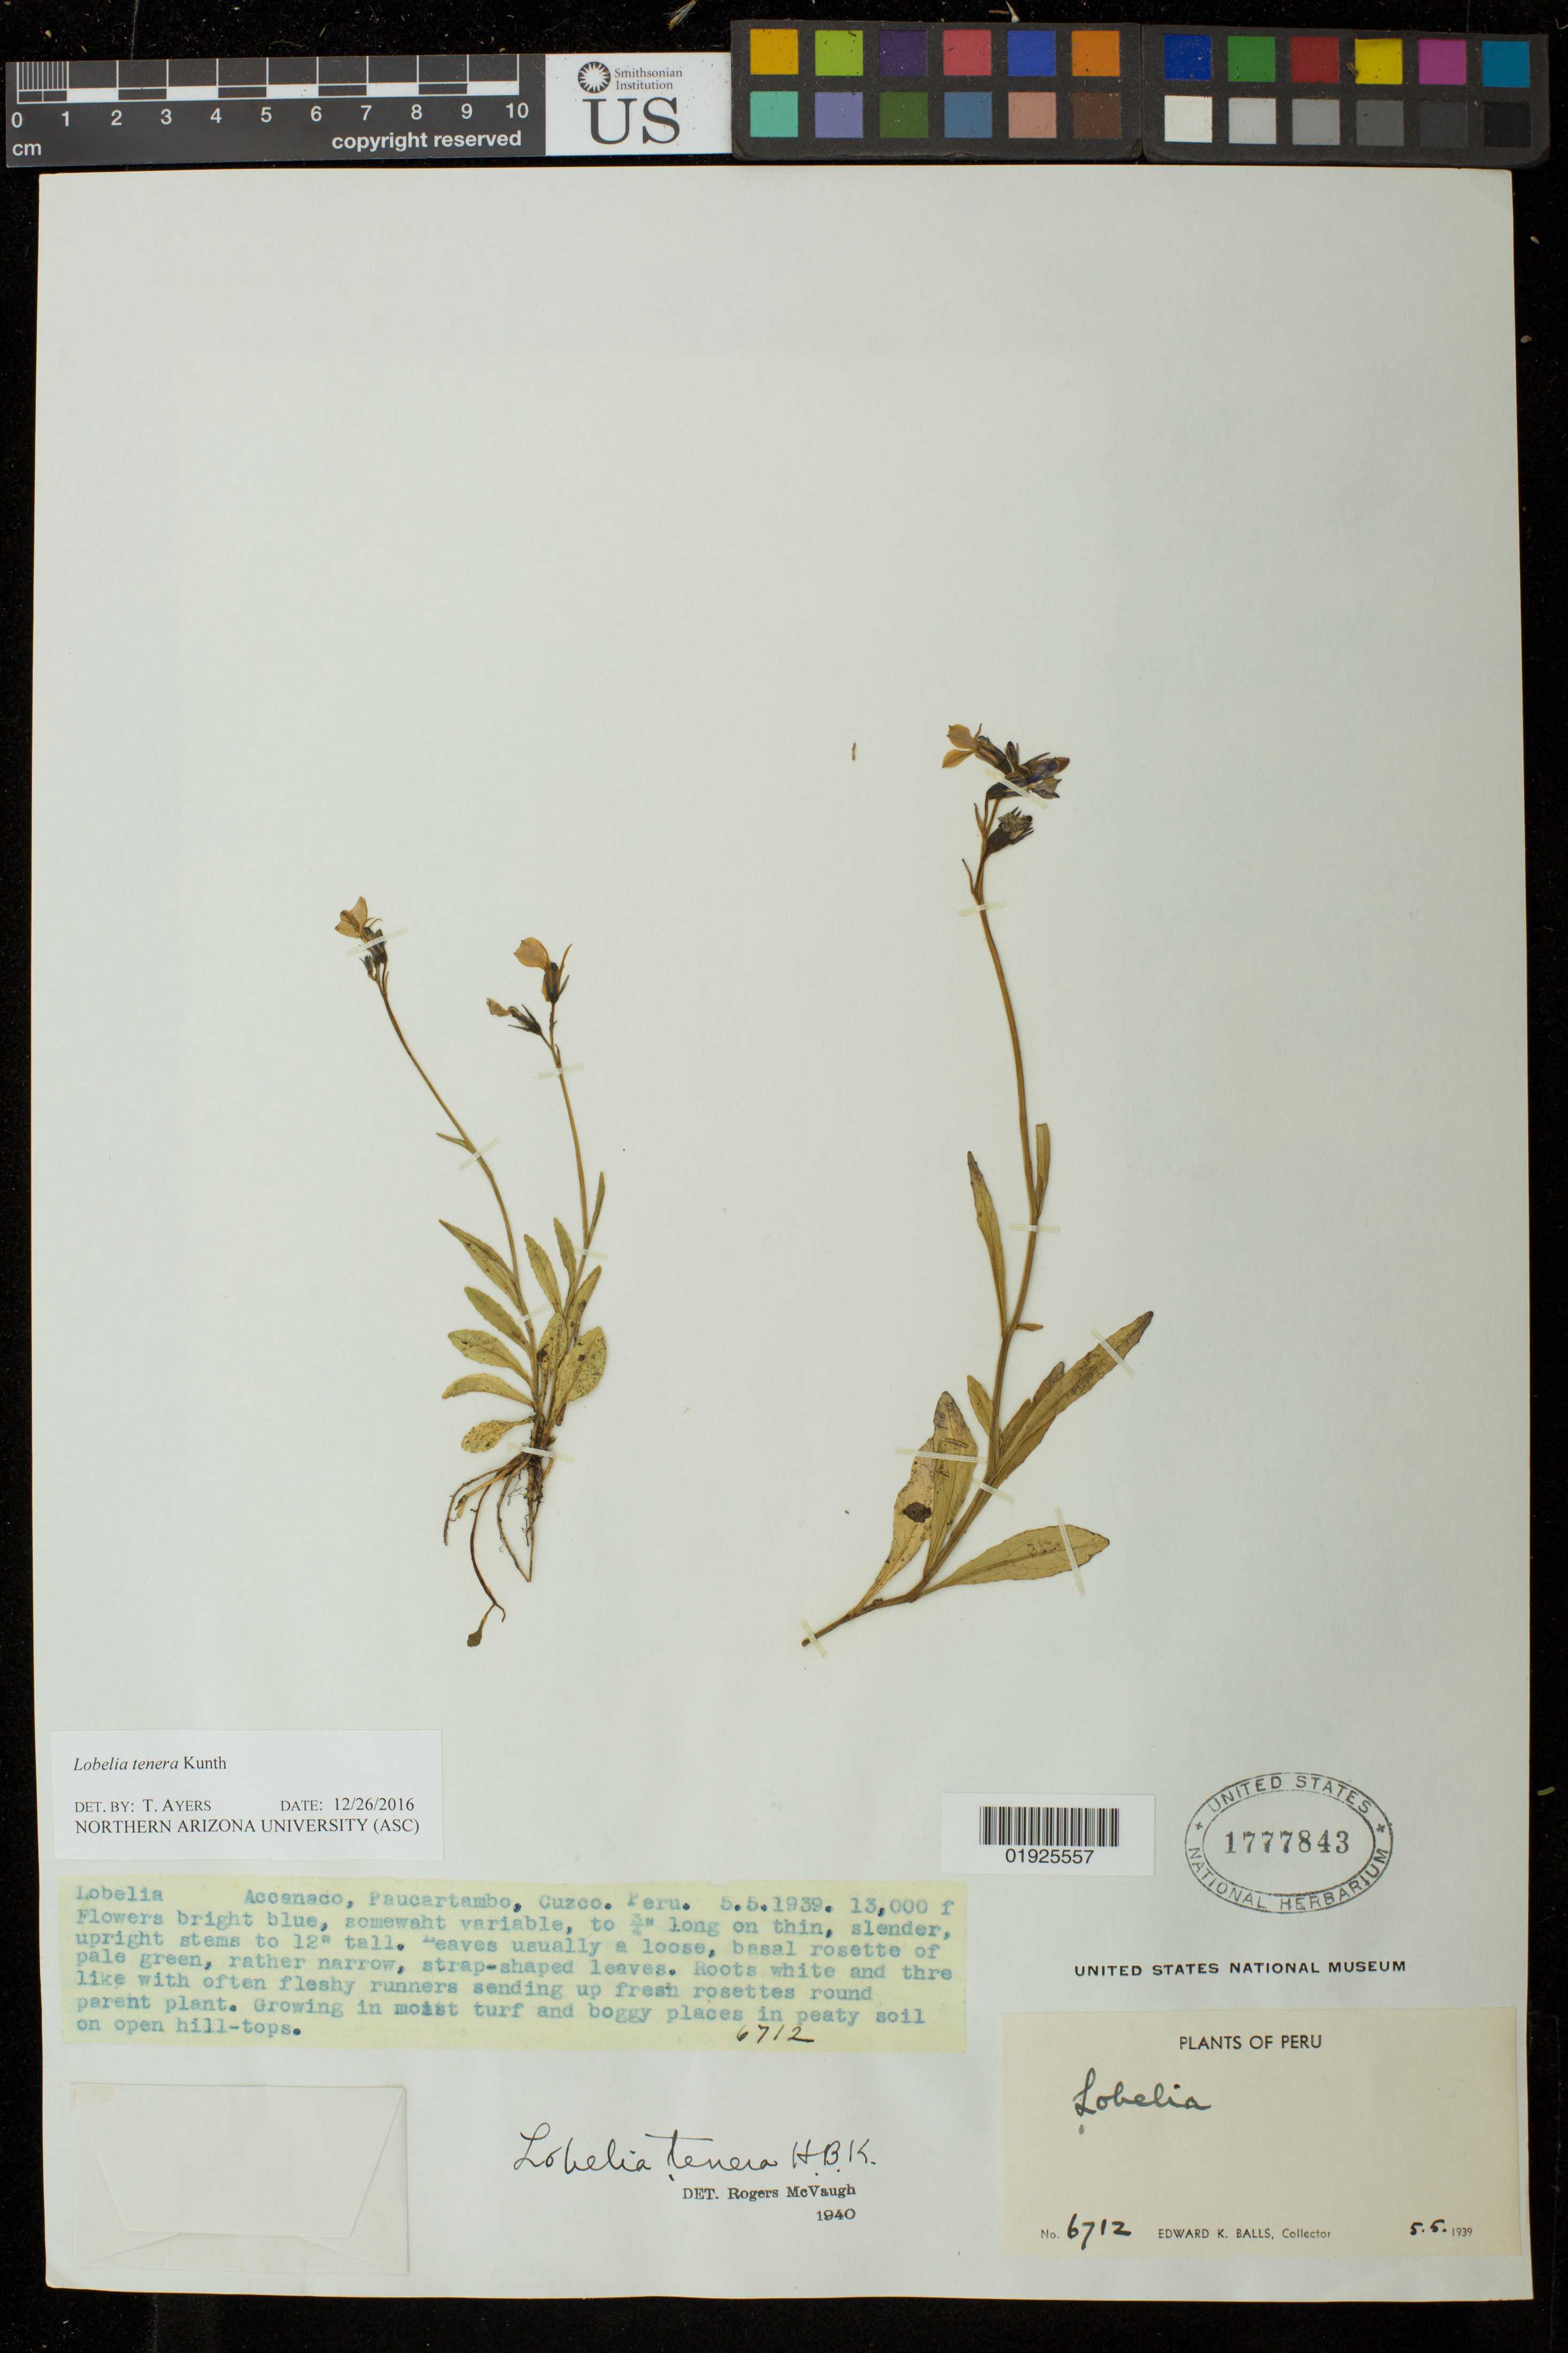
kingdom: Plantae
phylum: Tracheophyta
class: Magnoliopsida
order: Asterales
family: Campanulaceae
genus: Lobelia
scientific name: Lobelia tenera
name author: Kunth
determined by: Ayers, Tina J.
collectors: E. K. Balls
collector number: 6712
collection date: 1939-05-05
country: Peru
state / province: Cusco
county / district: Paucartambo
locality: Accanado.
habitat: Growing in moist turf and boggy places in peaty soil on open hill-tops.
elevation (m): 3962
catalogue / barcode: US 1777843